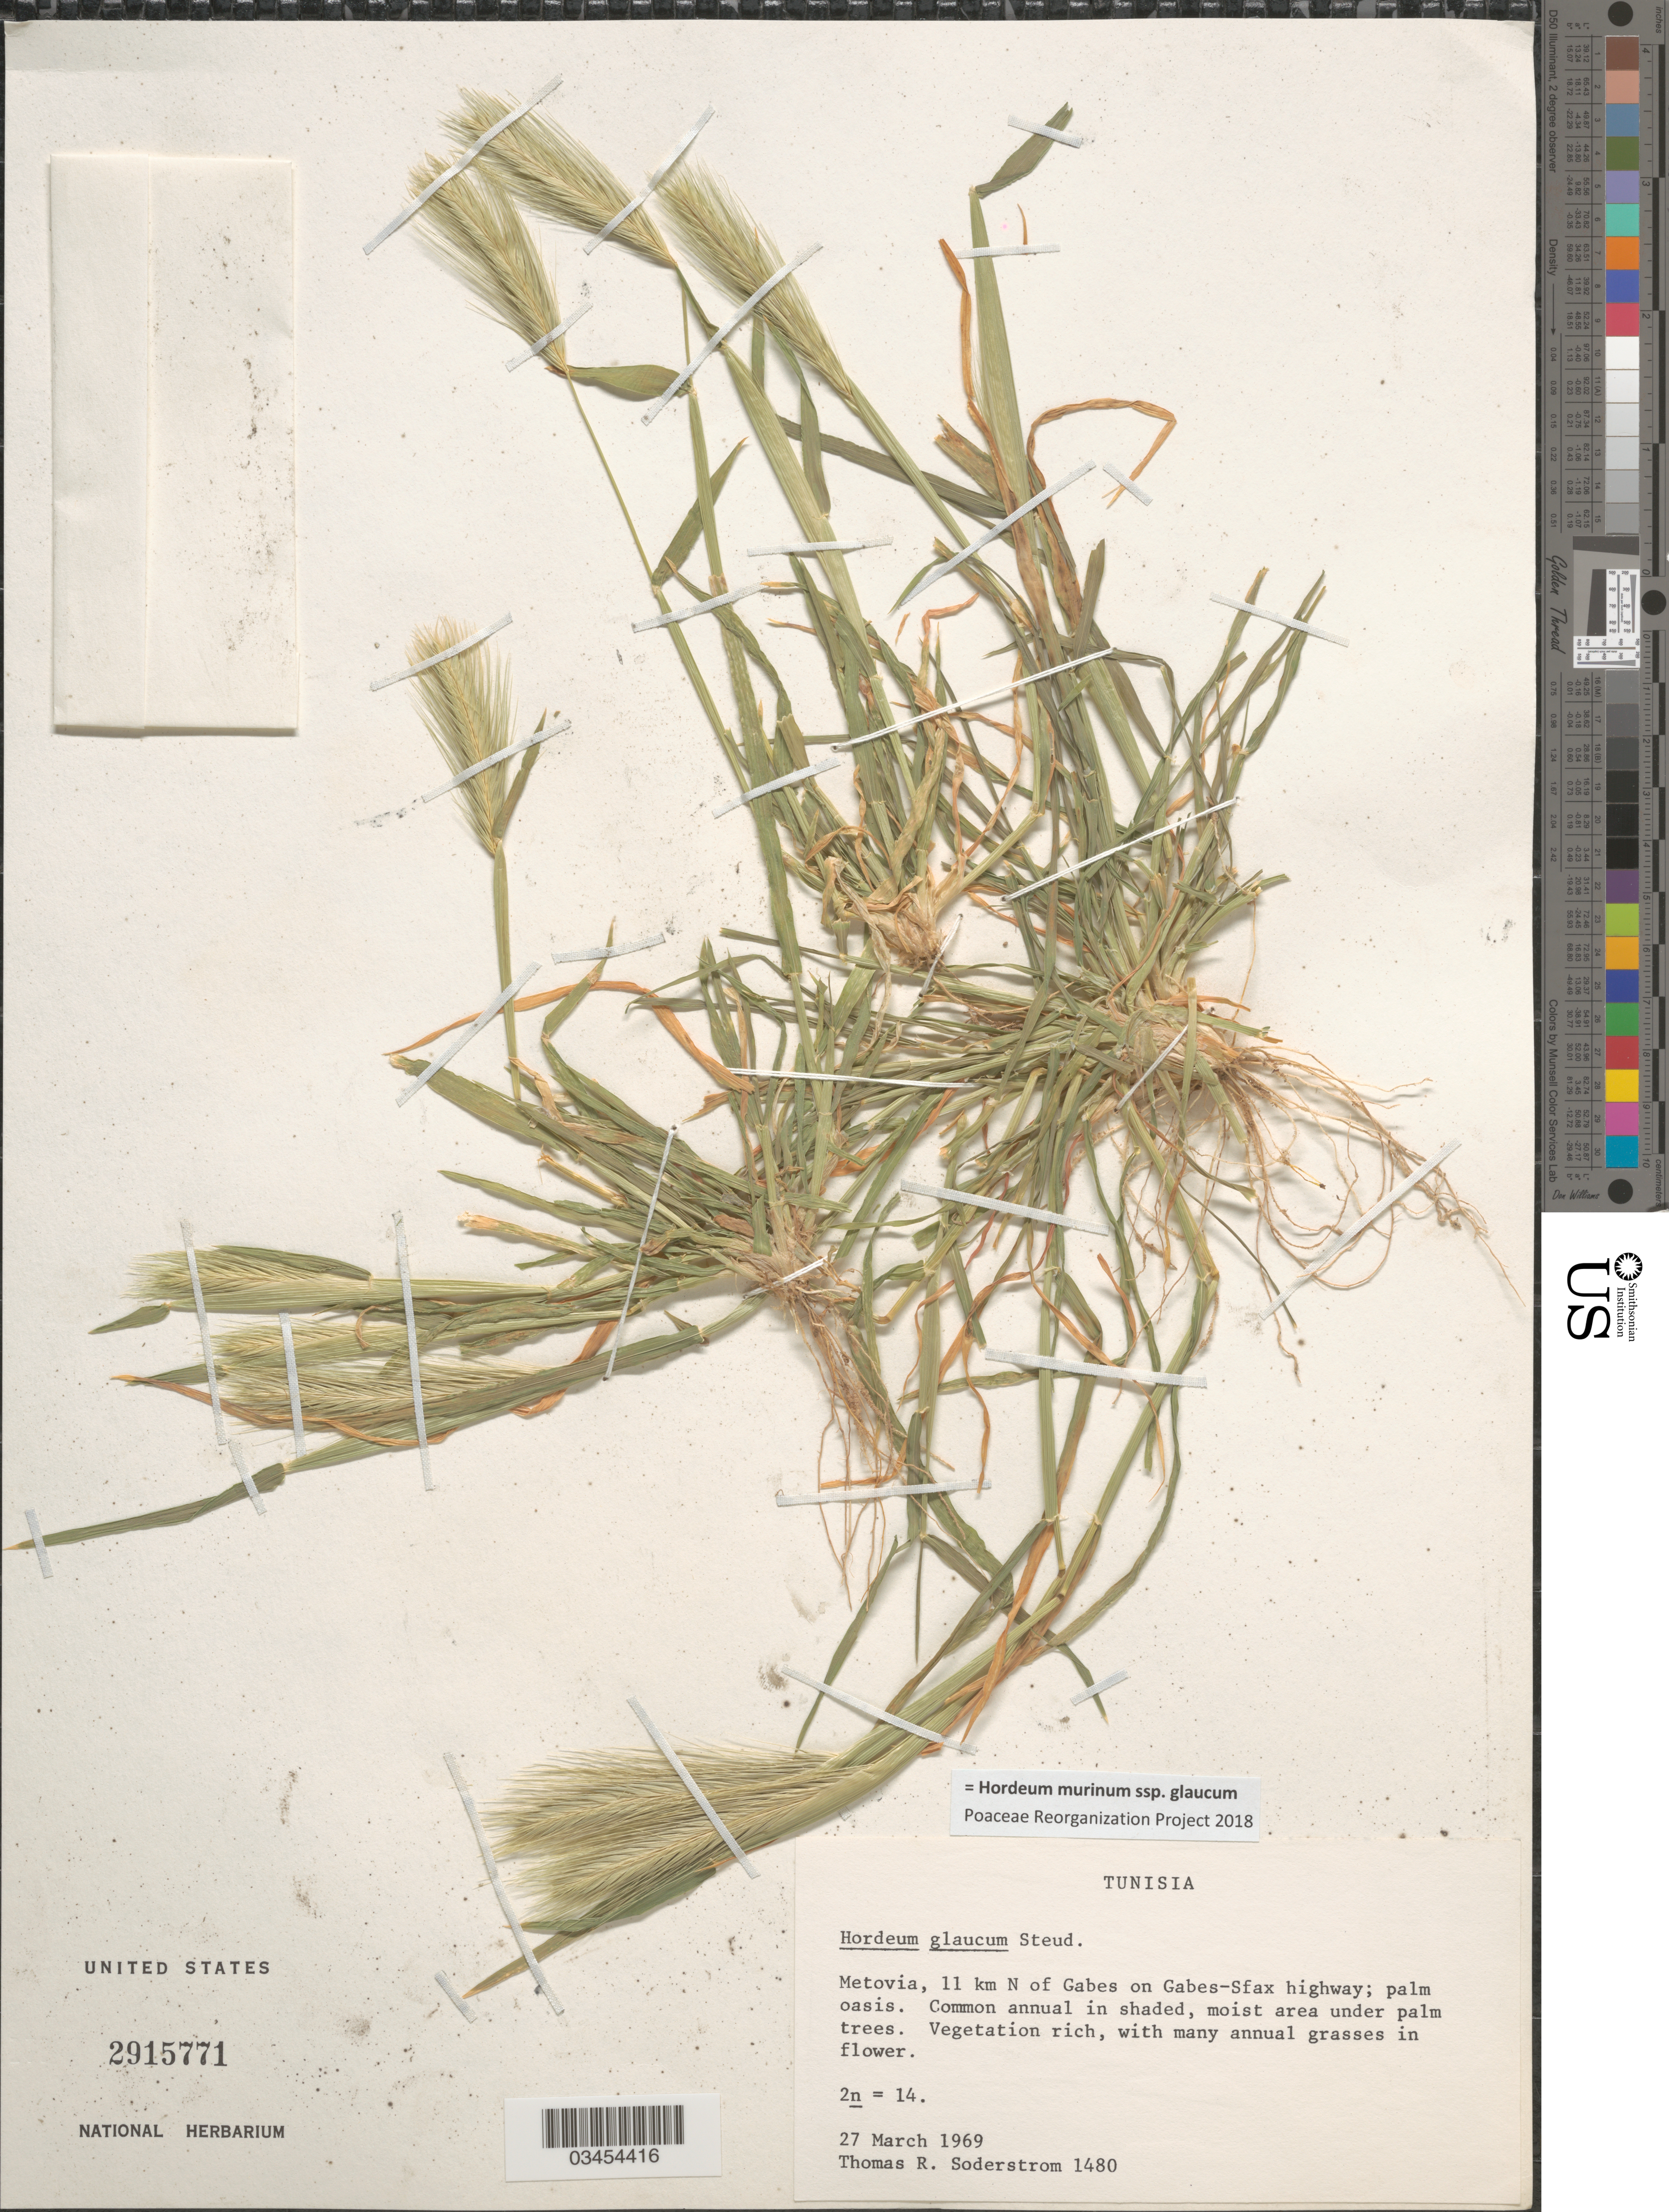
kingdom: Plantae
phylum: Tracheophyta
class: Liliopsida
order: Poales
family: Poaceae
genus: Hordeum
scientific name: Hordeum murinum subsp. glaucum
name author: (Steud.) Tzvelev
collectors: T. R. Soderstrom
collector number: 1480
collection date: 1969-03-27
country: Tunisia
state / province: Gabès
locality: Metovia, 11 km N of Gabes on Gabes-Sfax highway.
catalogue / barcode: US 2915771